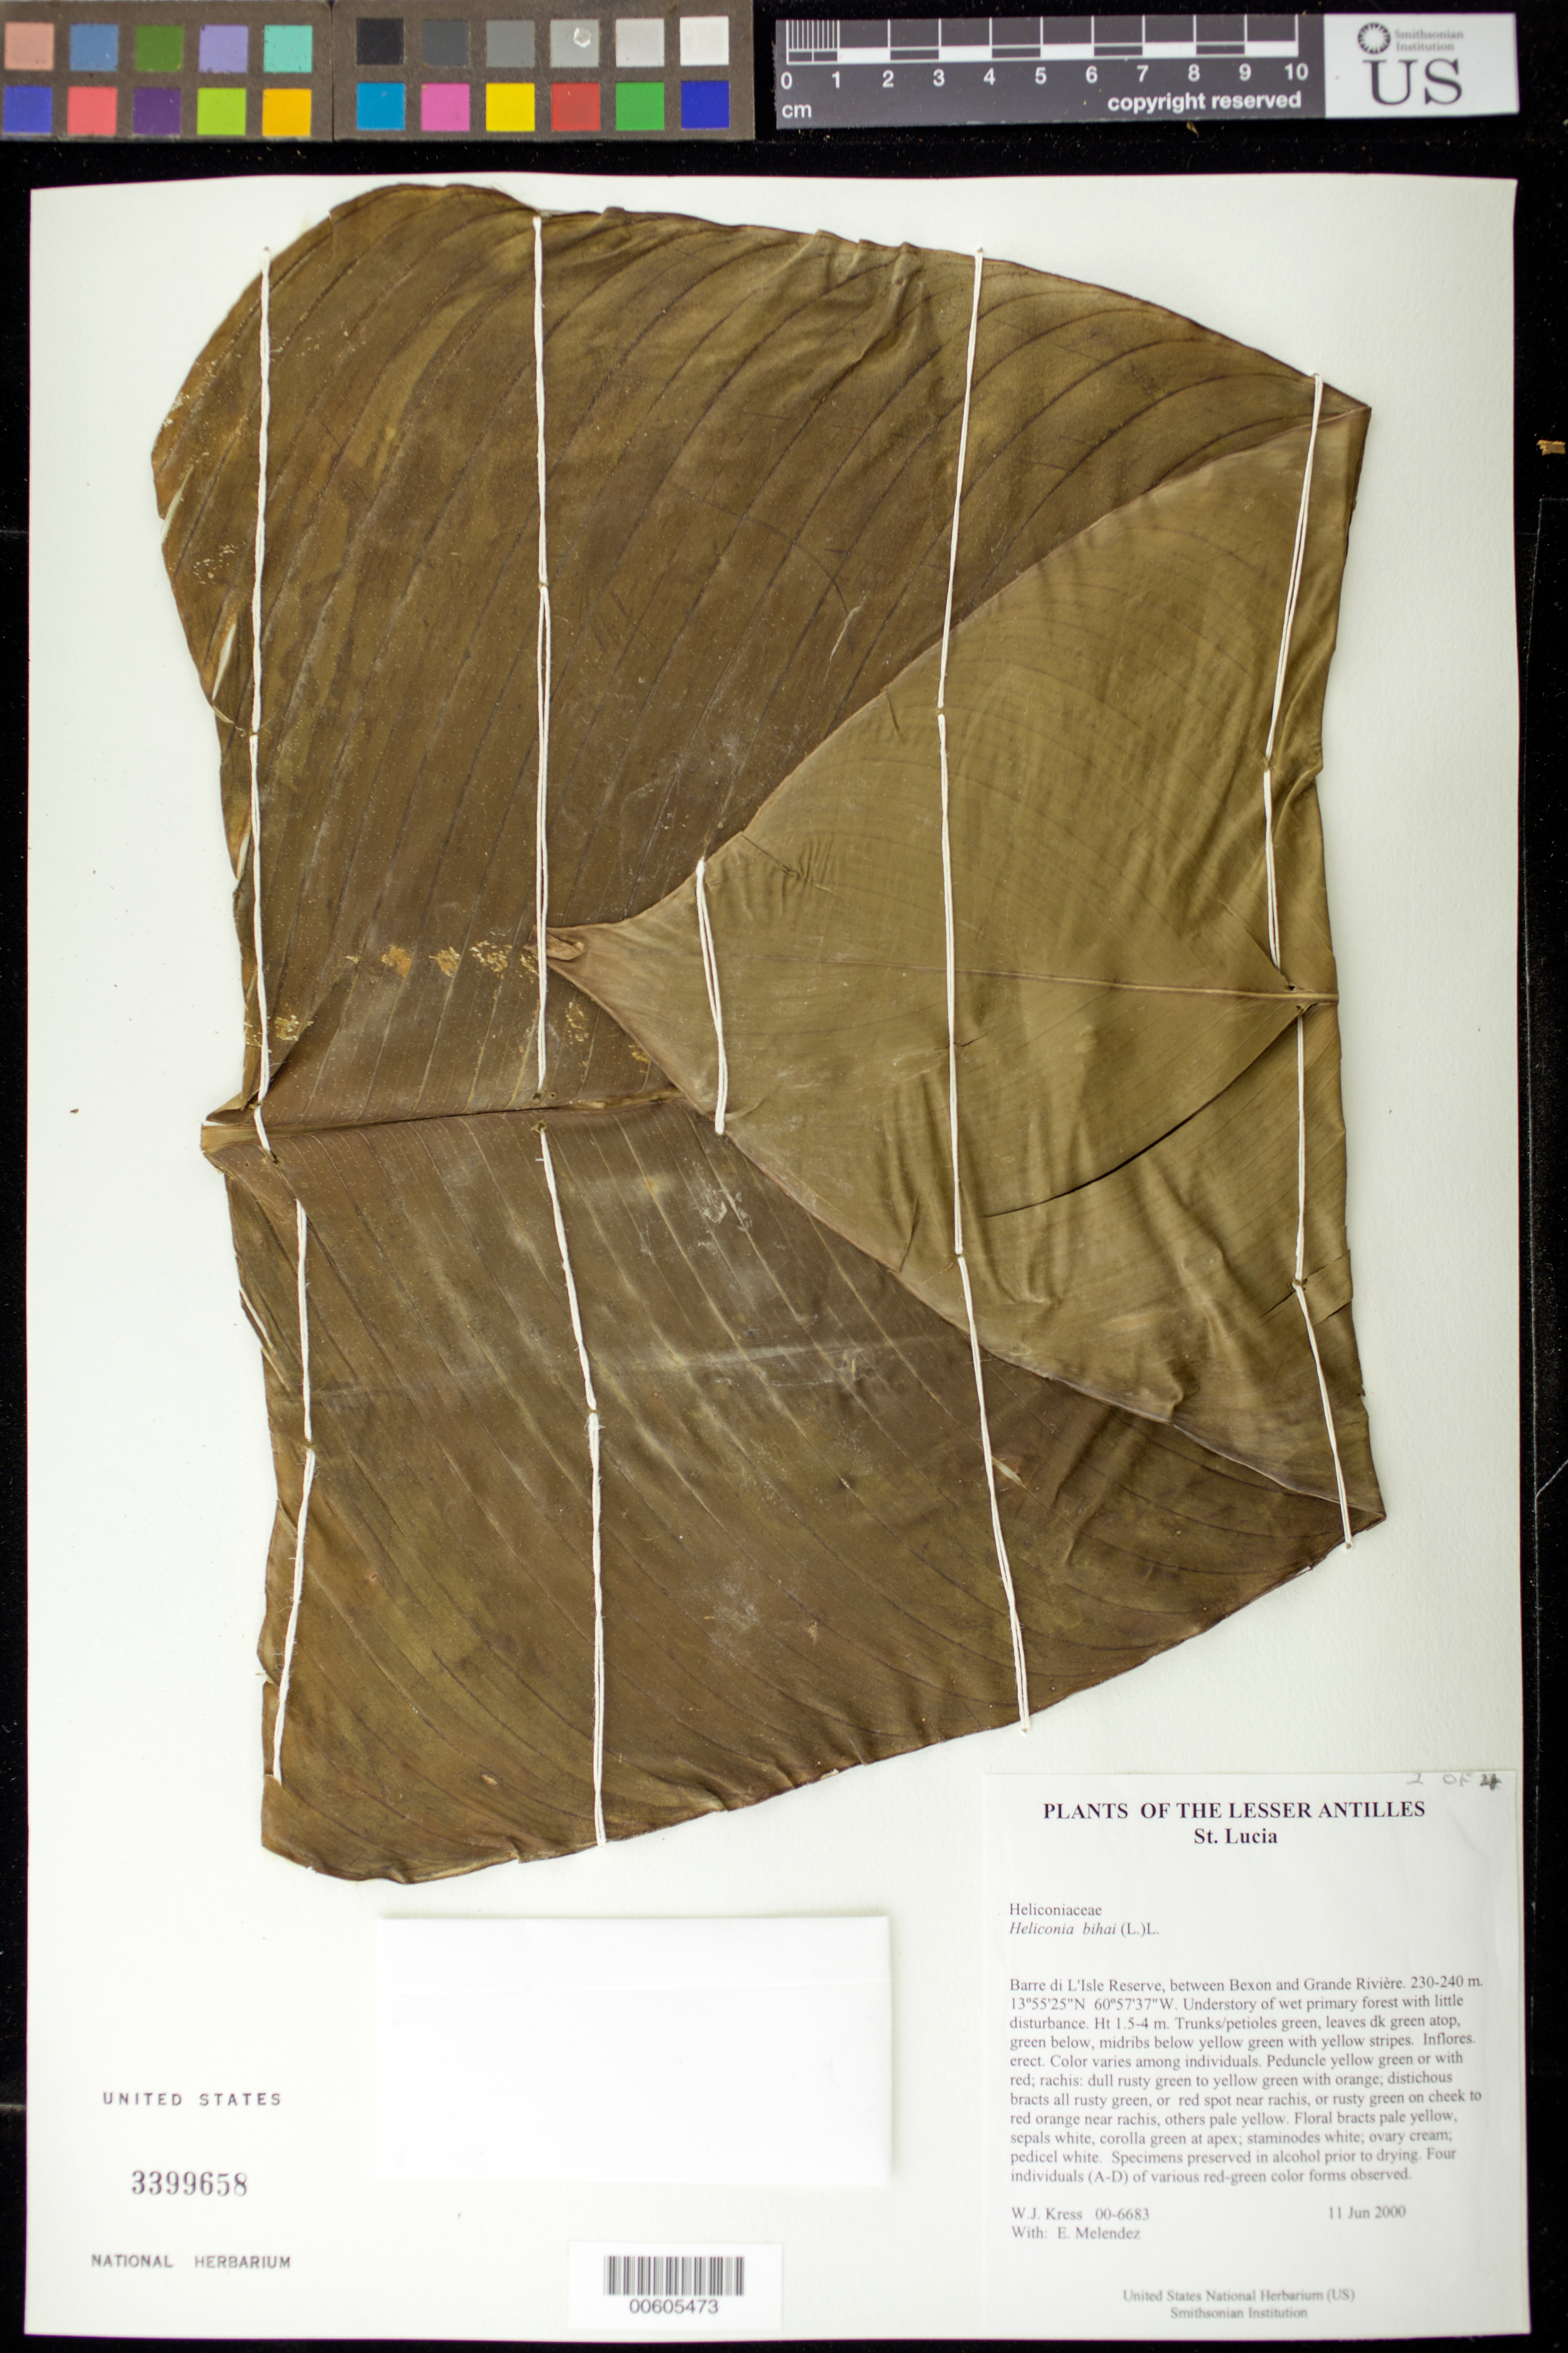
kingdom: Plantae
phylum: Tracheophyta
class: Liliopsida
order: Zingiberales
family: Heliconiaceae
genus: Heliconia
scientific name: Heliconia bihai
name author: (L.) L.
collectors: W. J. Kress, E. Meléndez & E. Temeles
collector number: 00-6683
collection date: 2000-06-11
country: St. Lucia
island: St. Lucia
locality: Barre di L'Isle Reserve, between Bexon and Grande Rivière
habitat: Understory of wet primary forest with little disturbance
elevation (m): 230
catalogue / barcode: US 3399658